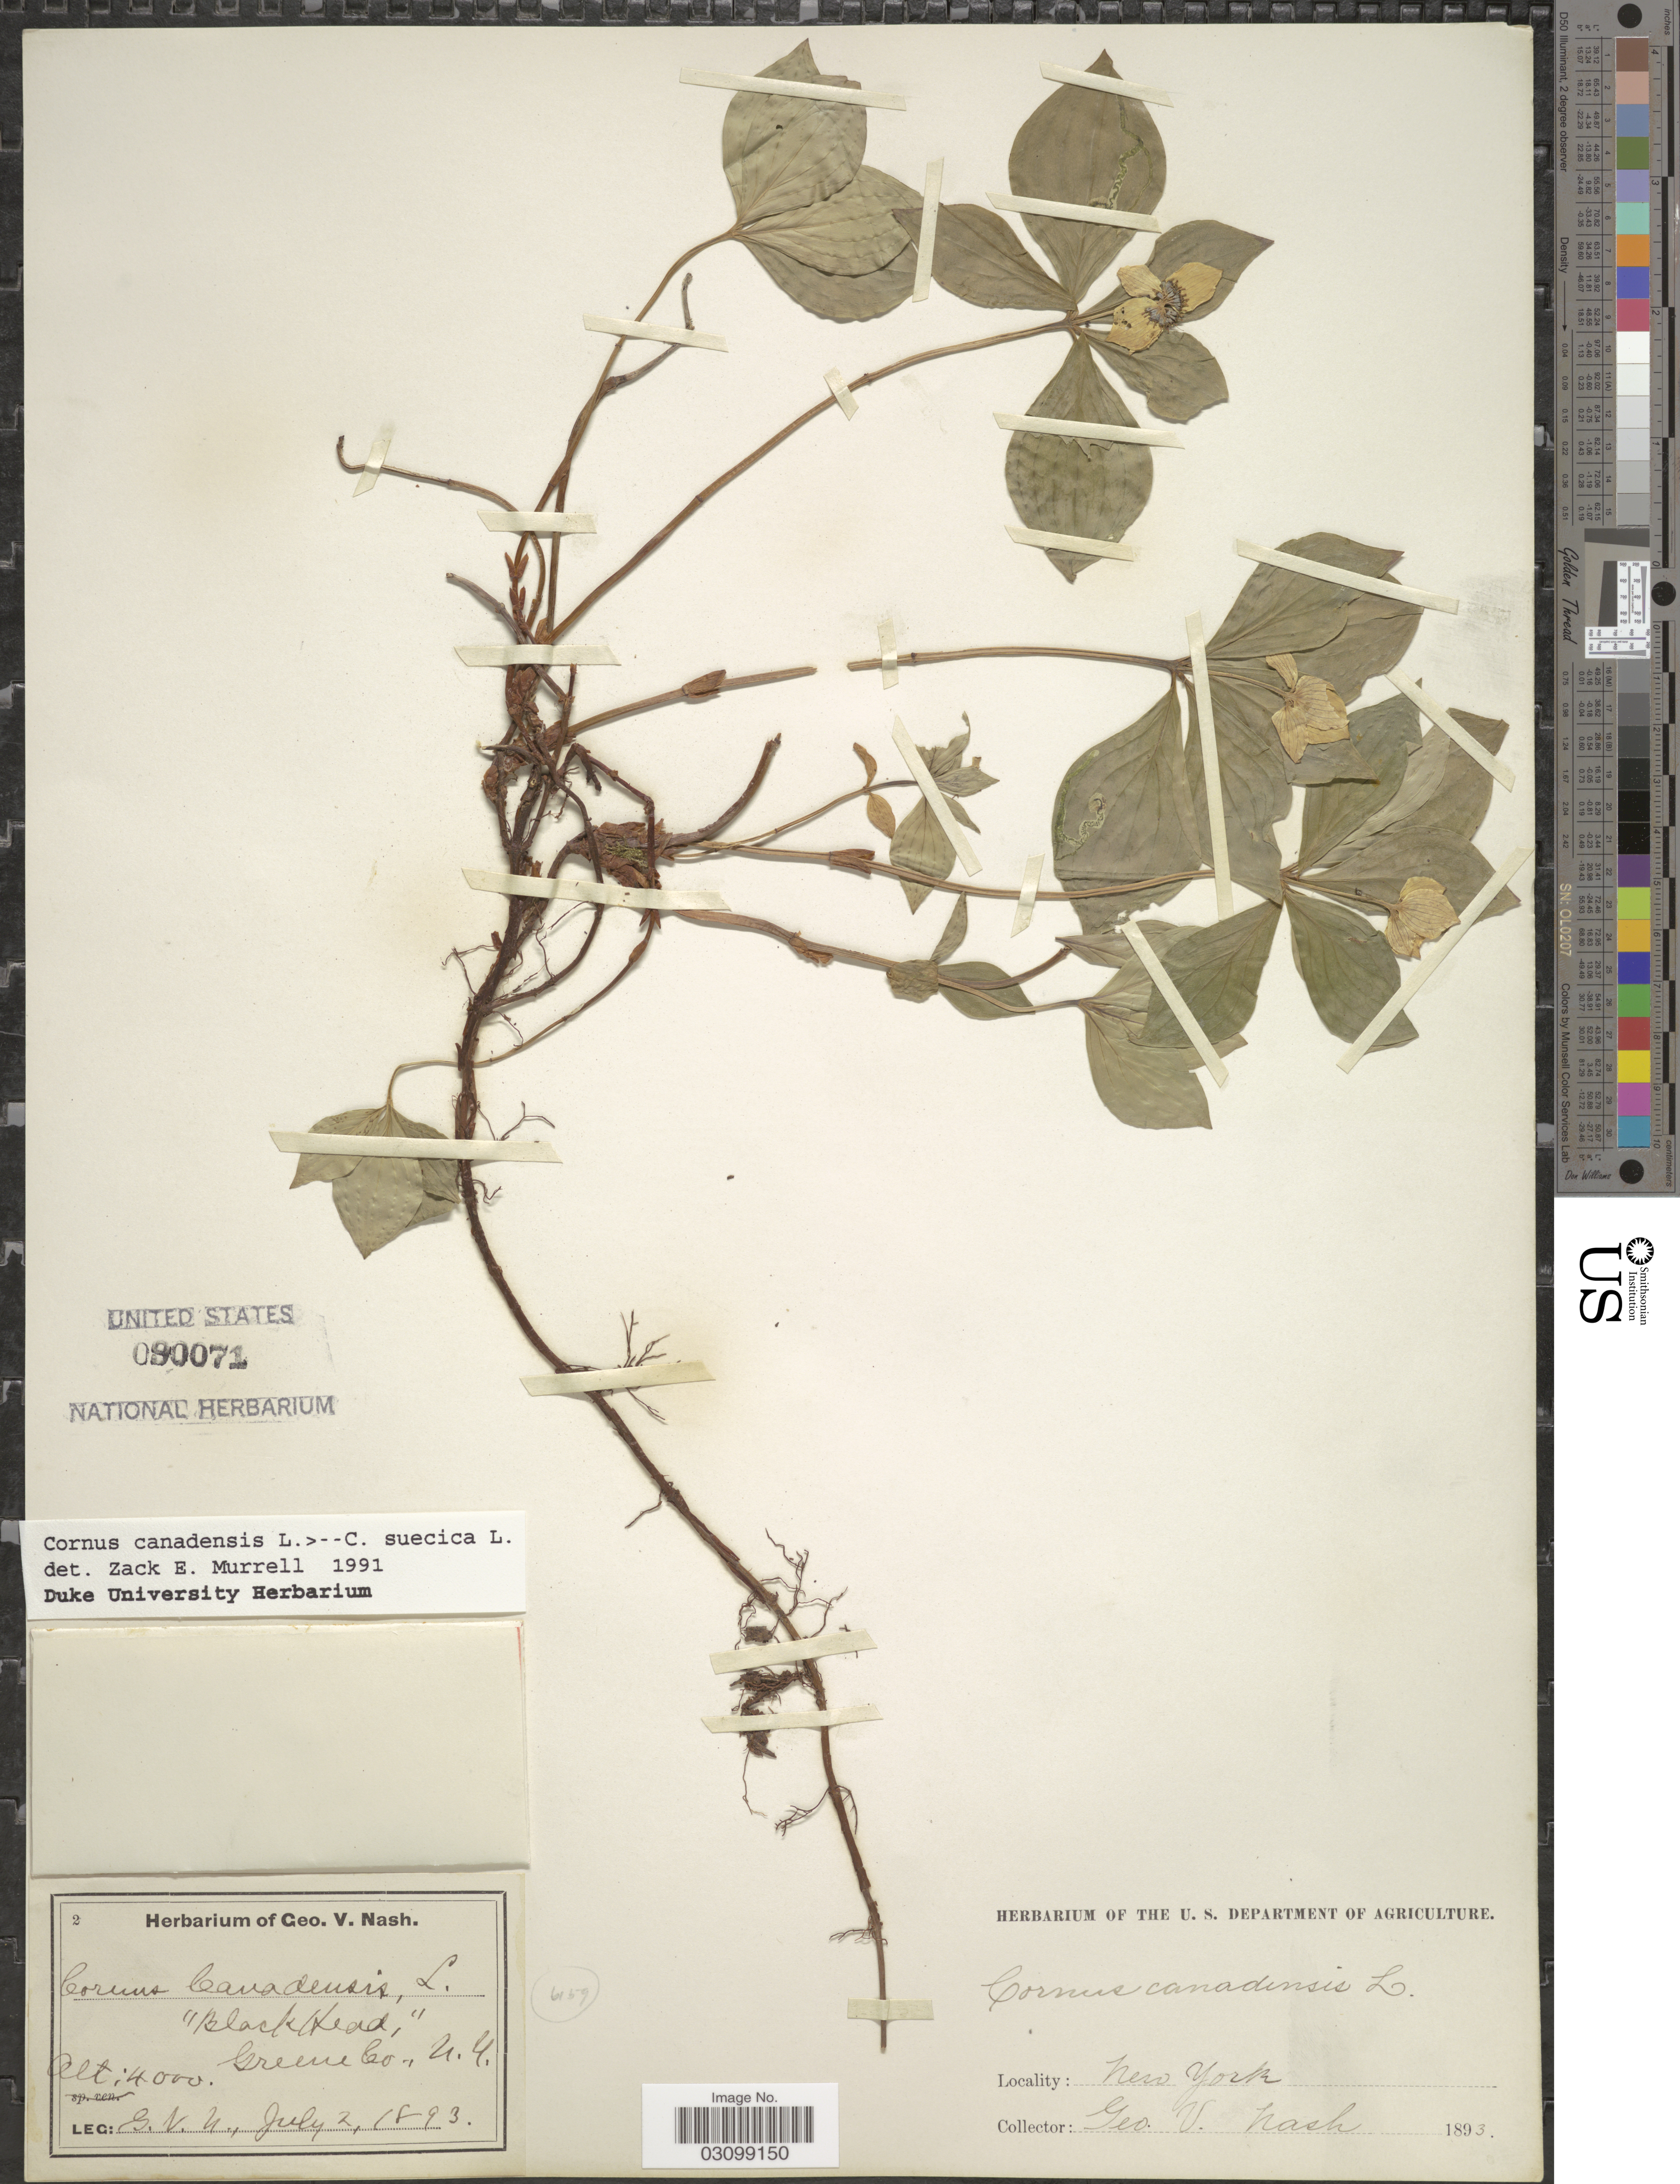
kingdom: Plantae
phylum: Tracheophyta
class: Magnoliopsida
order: Cornales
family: Cornaceae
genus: Cornus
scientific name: Cornus sp.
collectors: G. V. Nash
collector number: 2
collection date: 1893-07-02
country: United States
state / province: New York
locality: Blackhead,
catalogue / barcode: US 90071